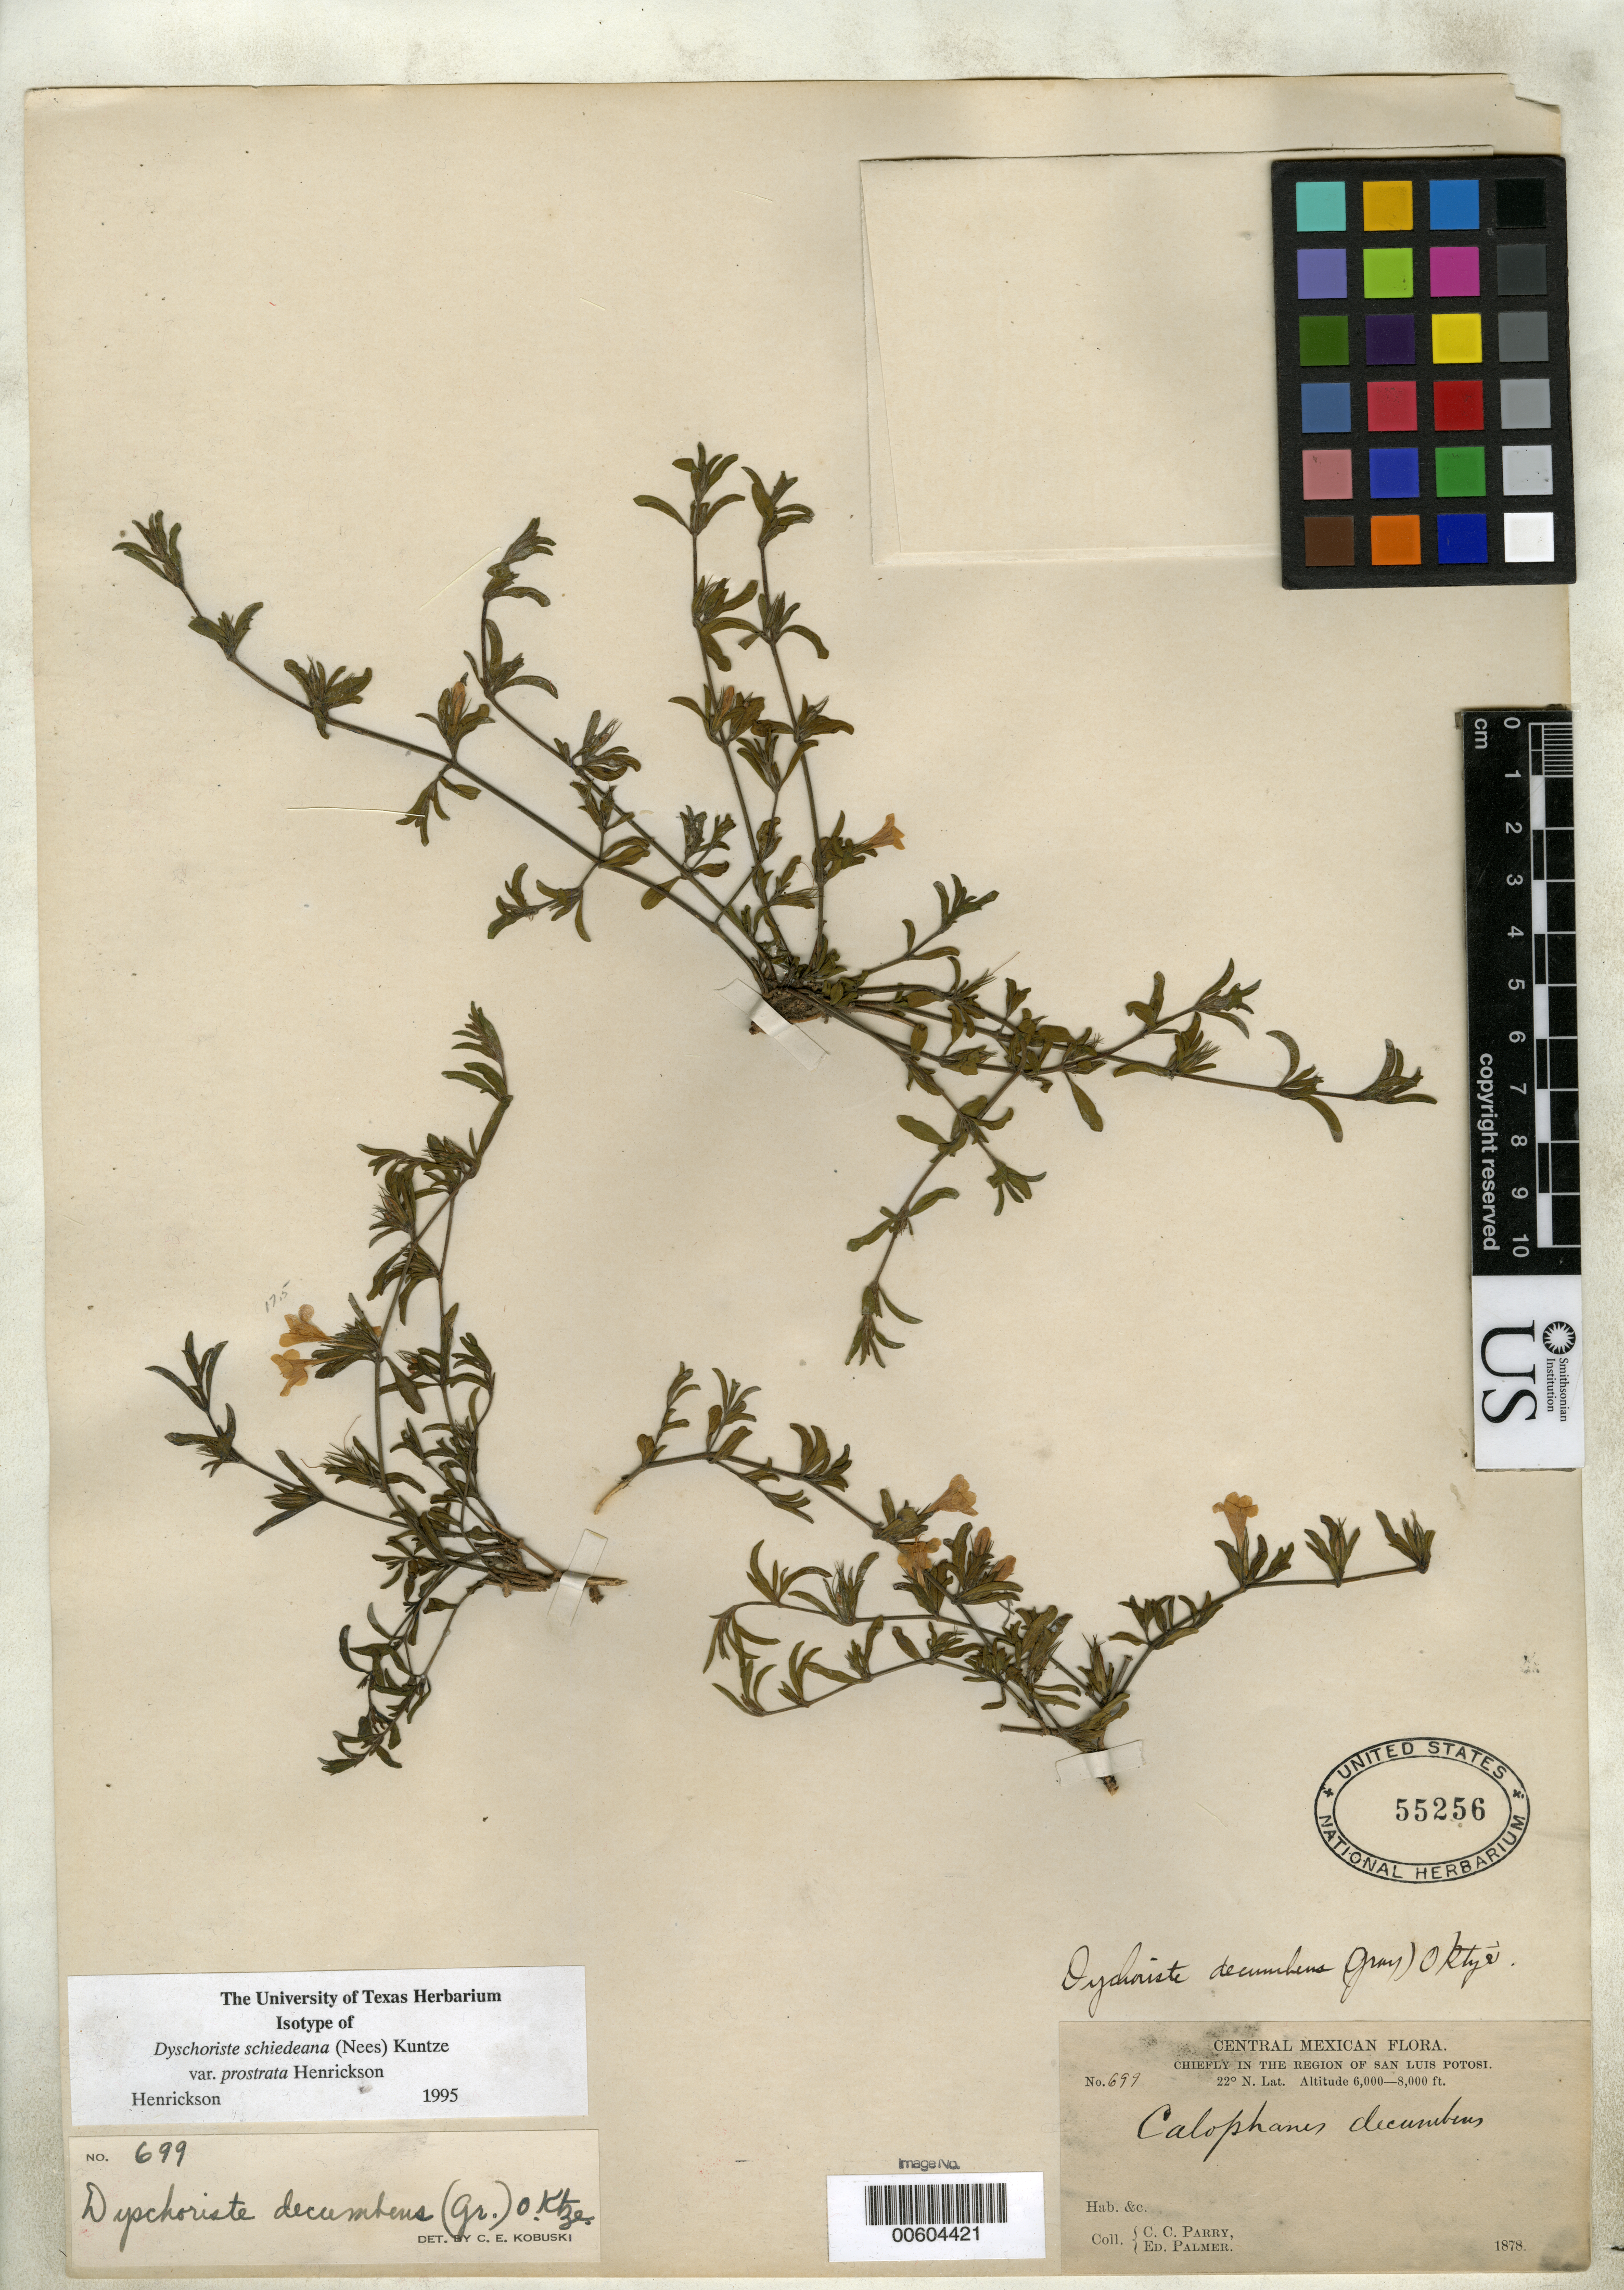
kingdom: Plantae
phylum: Tracheophyta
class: Magnoliopsida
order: Lamiales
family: Acanthaceae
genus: Dyschoriste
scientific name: Dyschoriste schiedeana var. prostrata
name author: Henrickson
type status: Isotype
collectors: C. C. Parry & E. Palmer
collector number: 699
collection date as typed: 1878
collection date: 1878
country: Mexico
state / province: San Luis Potosi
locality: (lat/long recorded as: lat=22:0:0:N long=:::-)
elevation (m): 1829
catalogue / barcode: US 55256